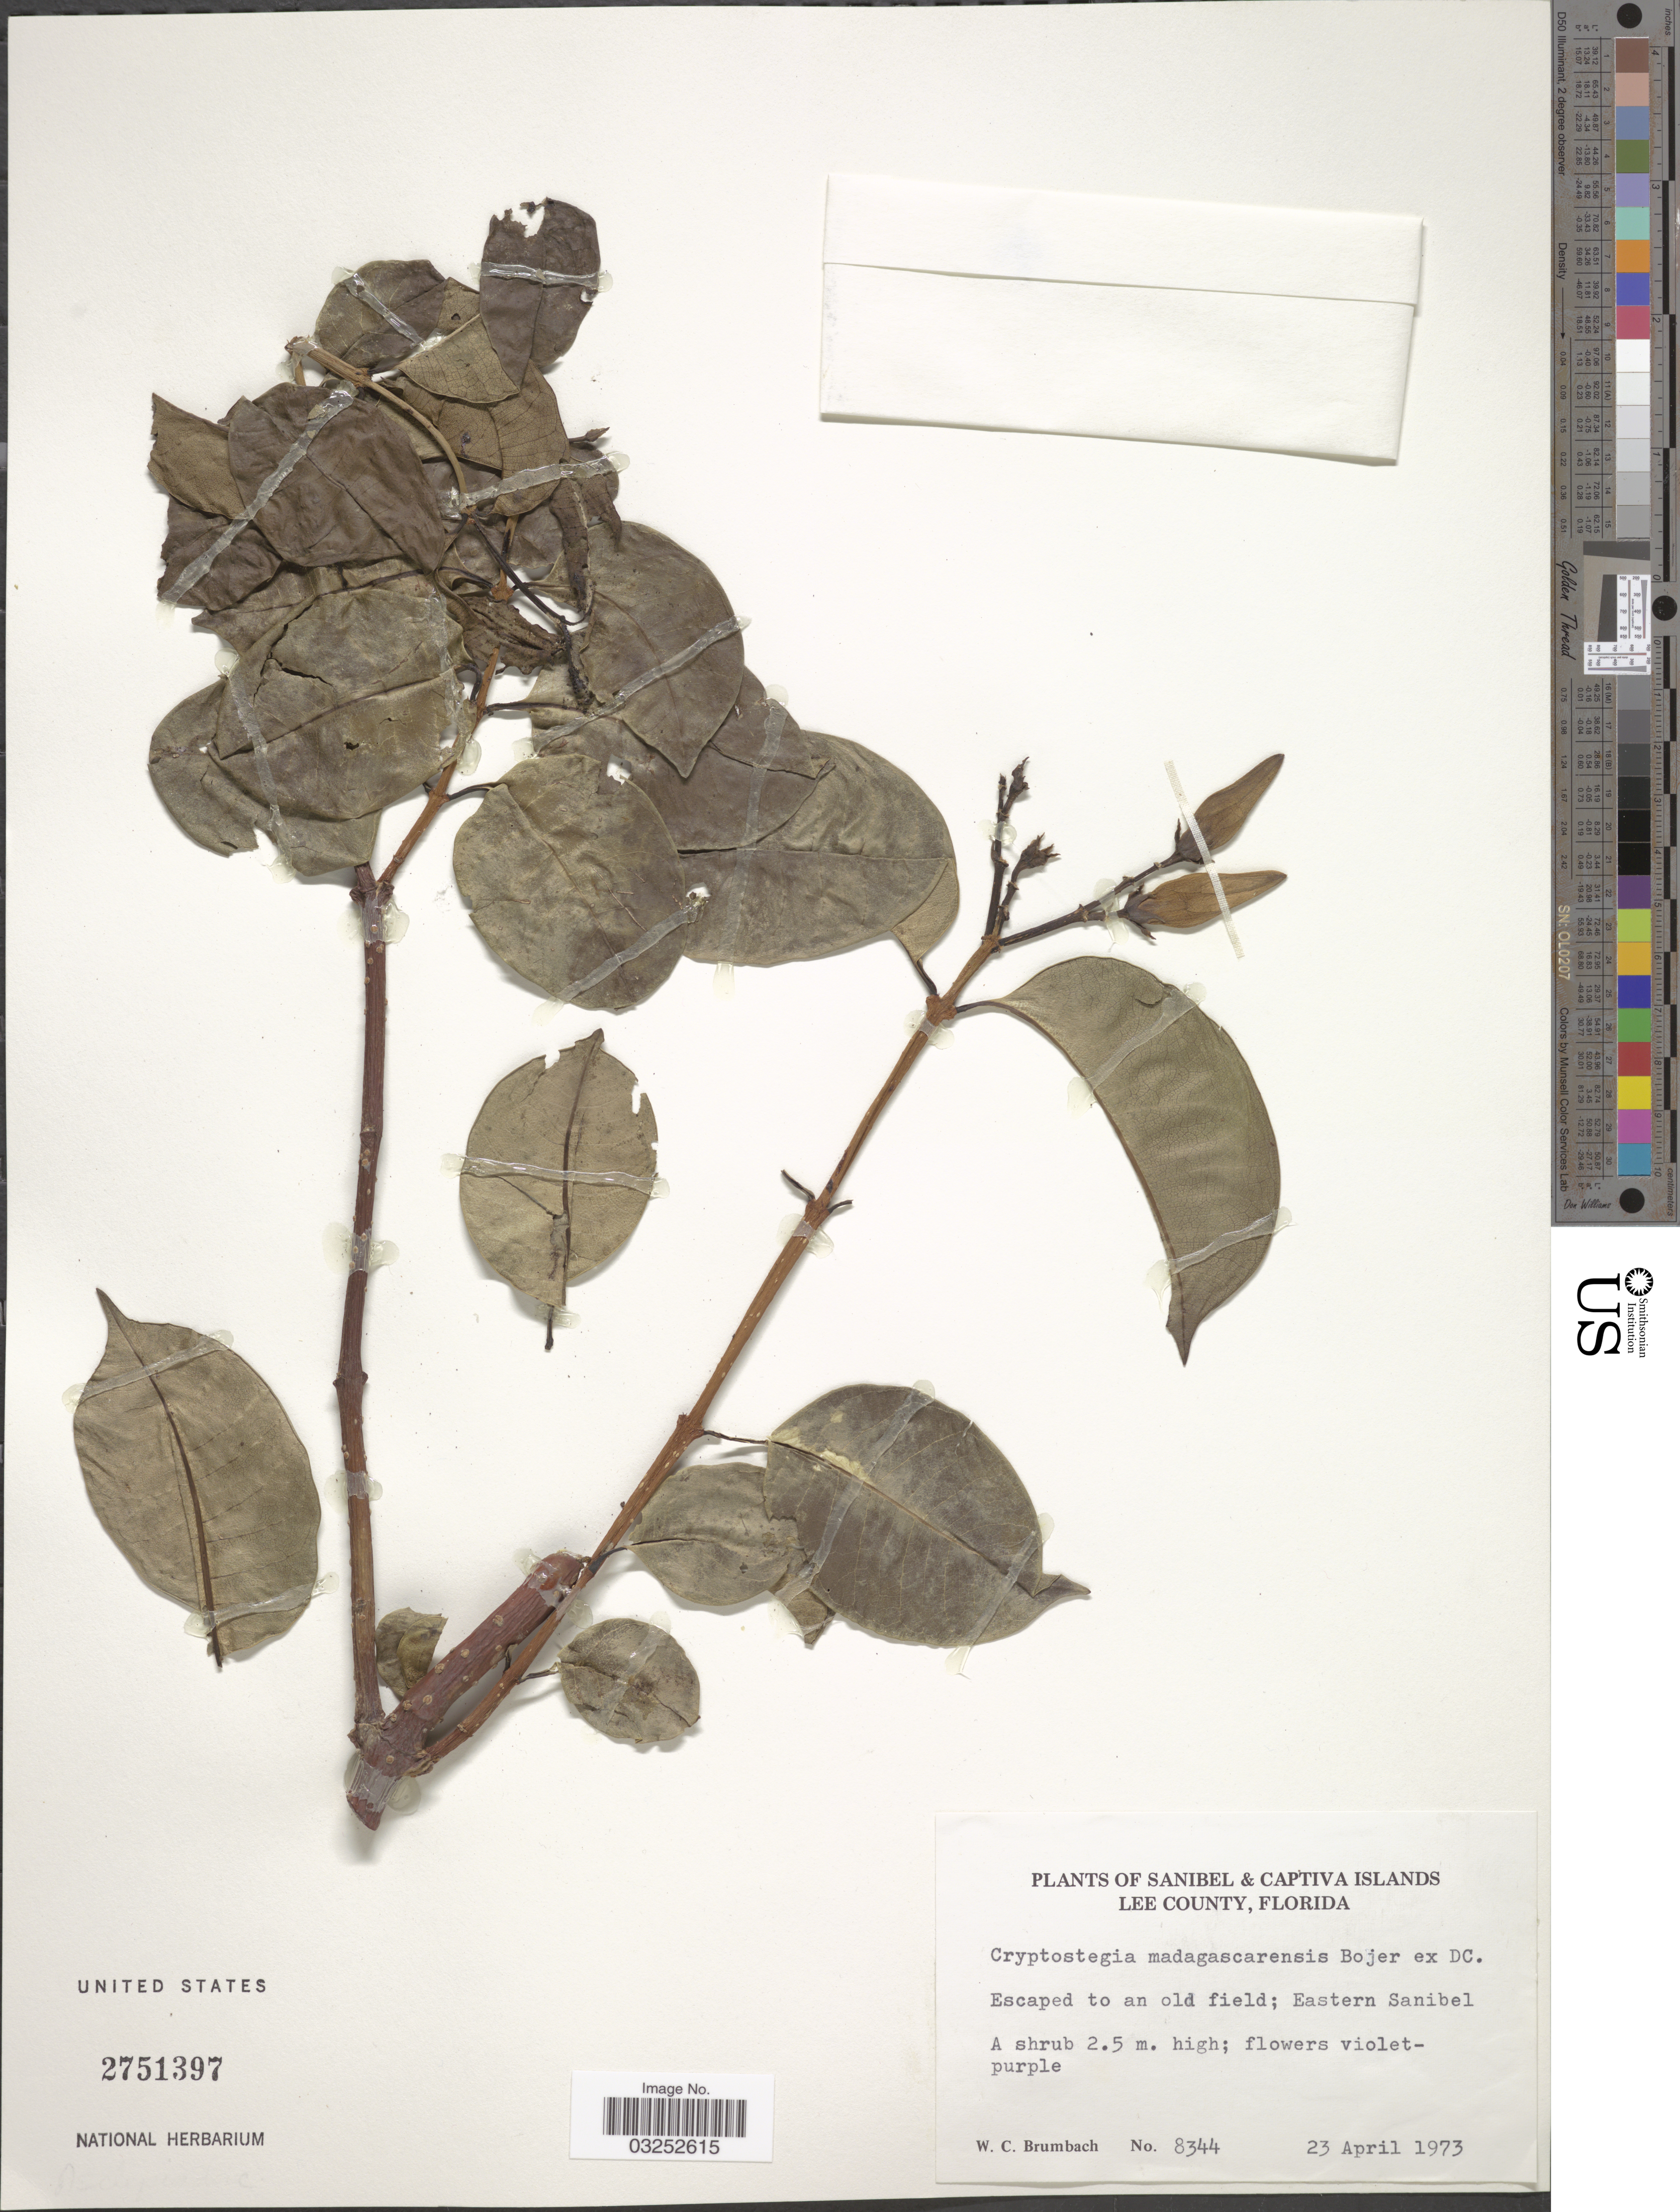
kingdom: Plantae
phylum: Tracheophyta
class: Magnoliopsida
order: Gentianales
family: Apocynaceae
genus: Cryptostegia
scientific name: Cryptostegia madagascariensis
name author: Bojer ex Decne.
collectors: W. C. Brumbach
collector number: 8344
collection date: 1973-04-23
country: United States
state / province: Florida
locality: Sanibel & Captiva Islands, Lee County, Florida, Escaped to an old field; Eastern Sanibel.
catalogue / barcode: US 2751397